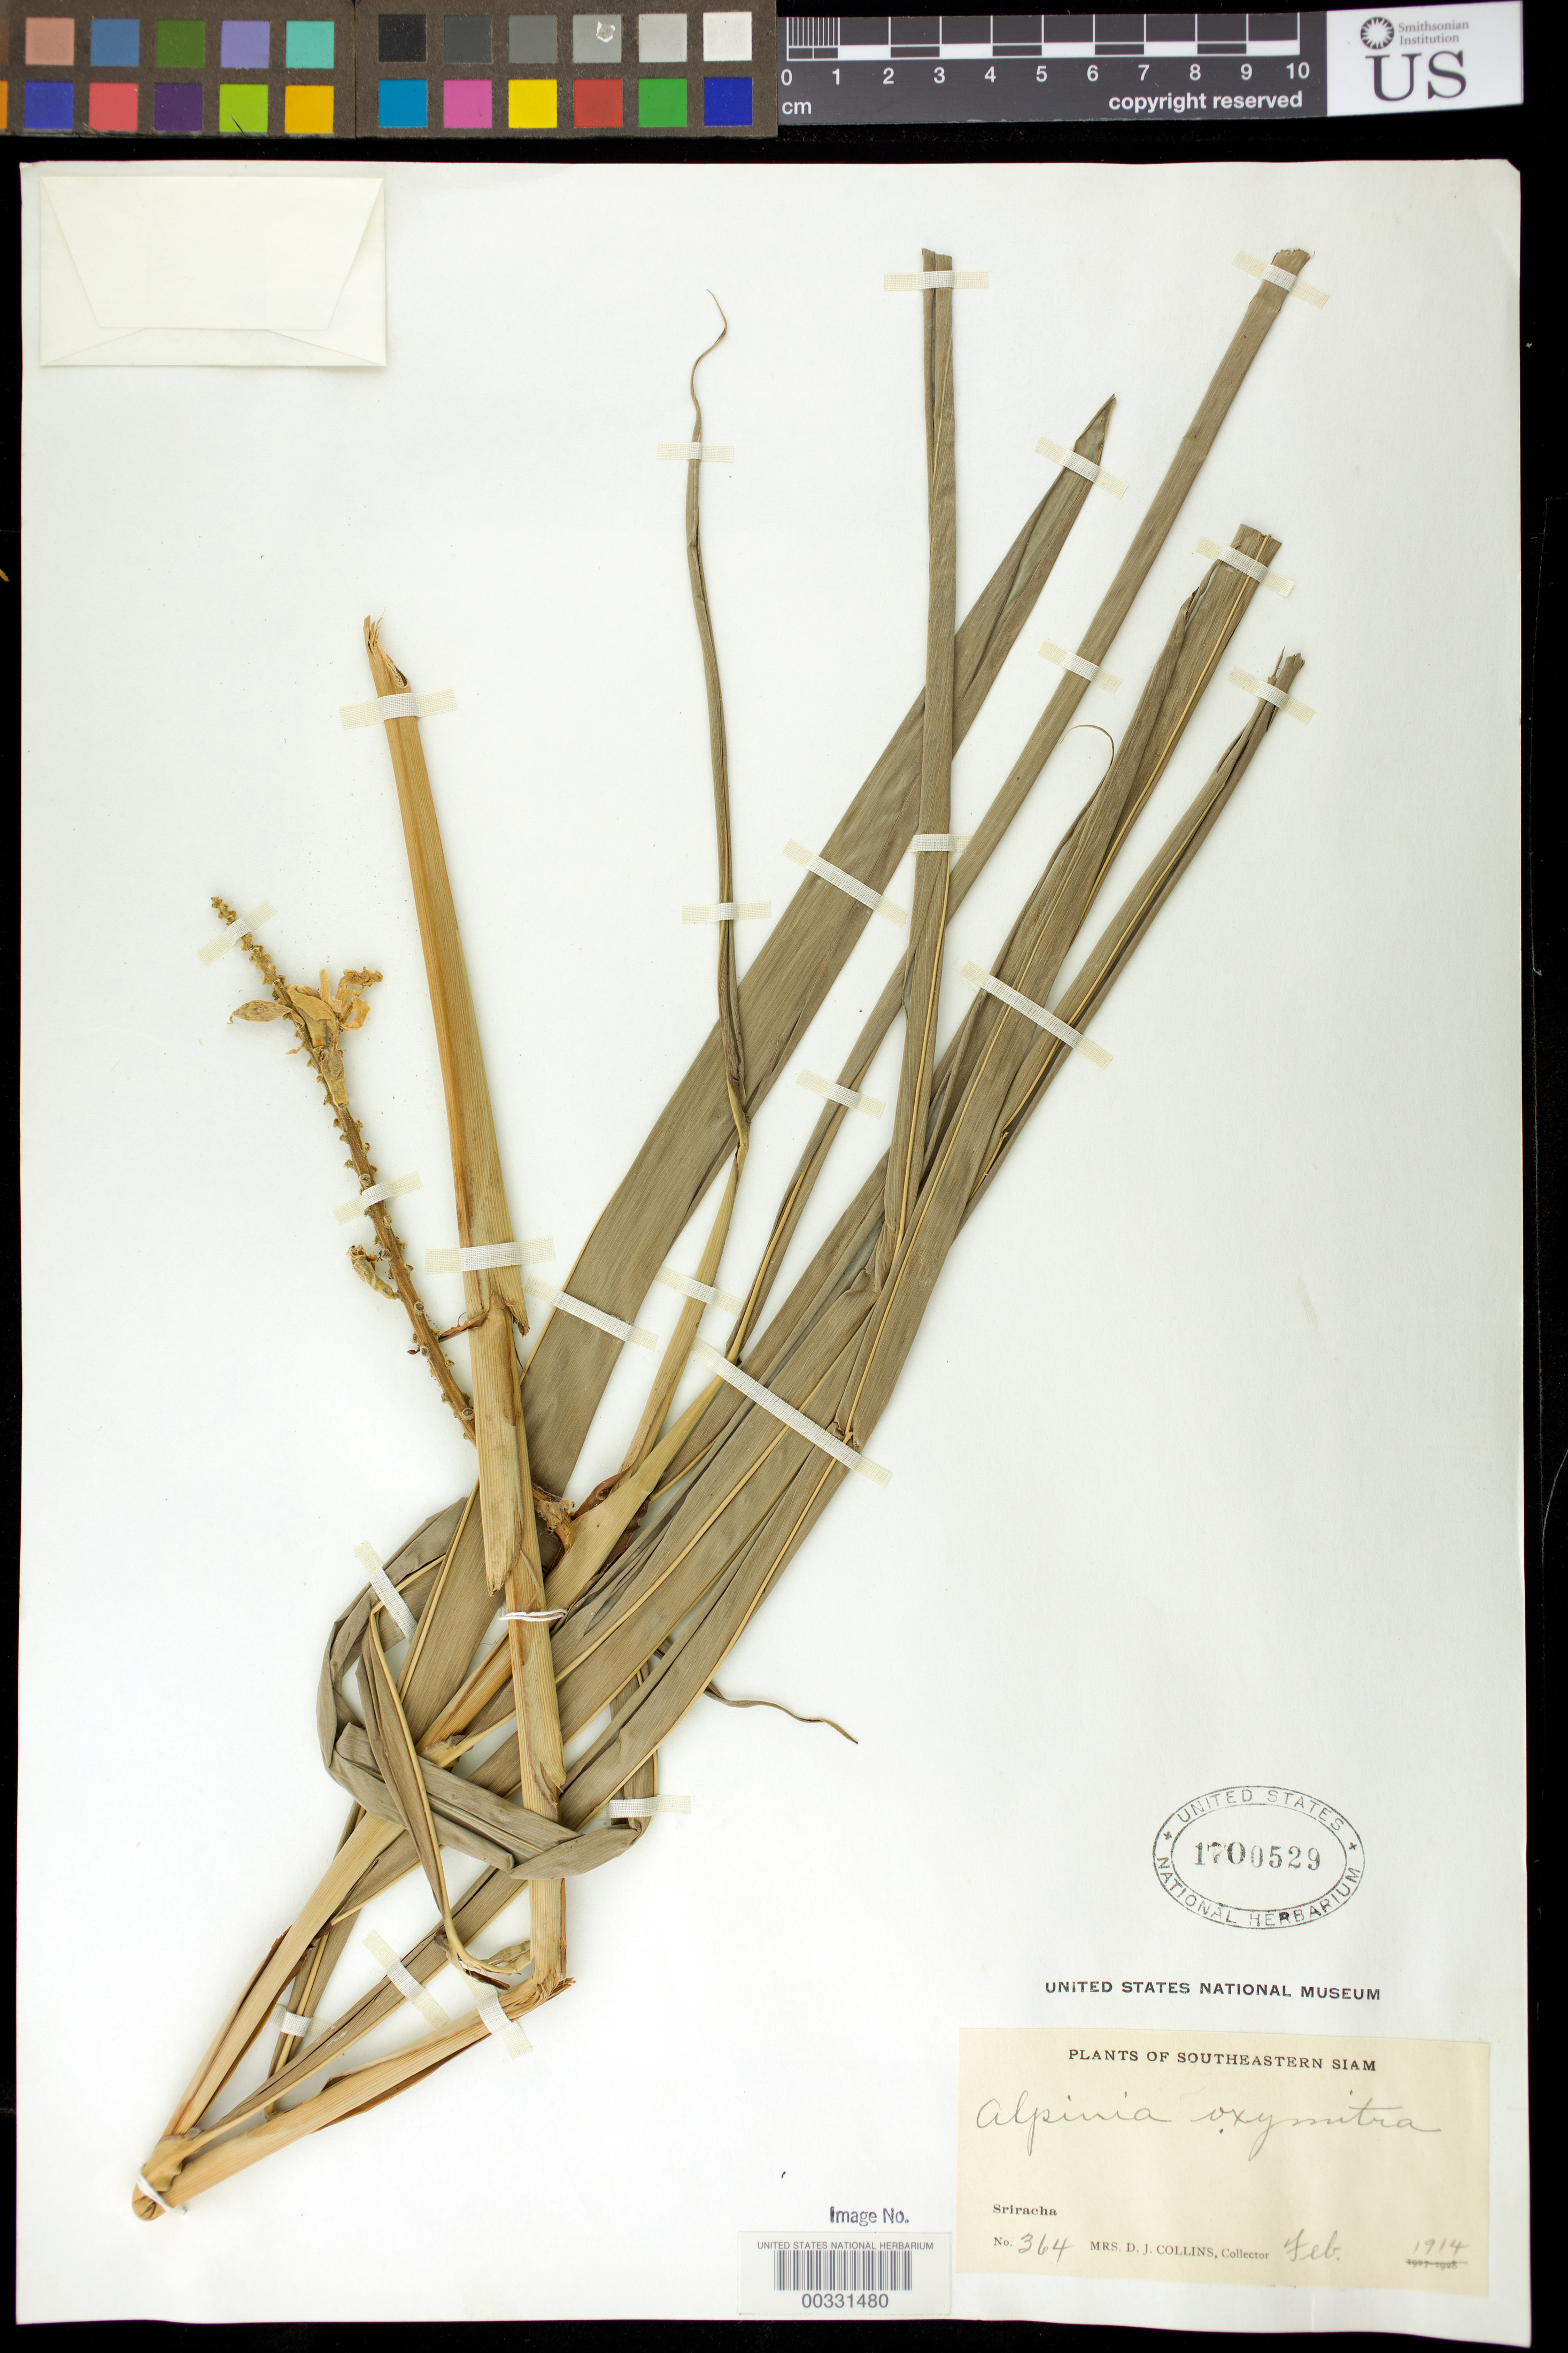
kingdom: Plantae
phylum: Tracheophyta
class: Liliopsida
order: Zingiberales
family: Zingiberaceae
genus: Alpinia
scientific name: Alpinia oxymitra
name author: K. Schum.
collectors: Mrs. D. J. Collins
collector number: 364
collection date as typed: Feb 1914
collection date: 1914-02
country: Thailand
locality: Plants of southeastern siam, sriracha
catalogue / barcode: US 1700529